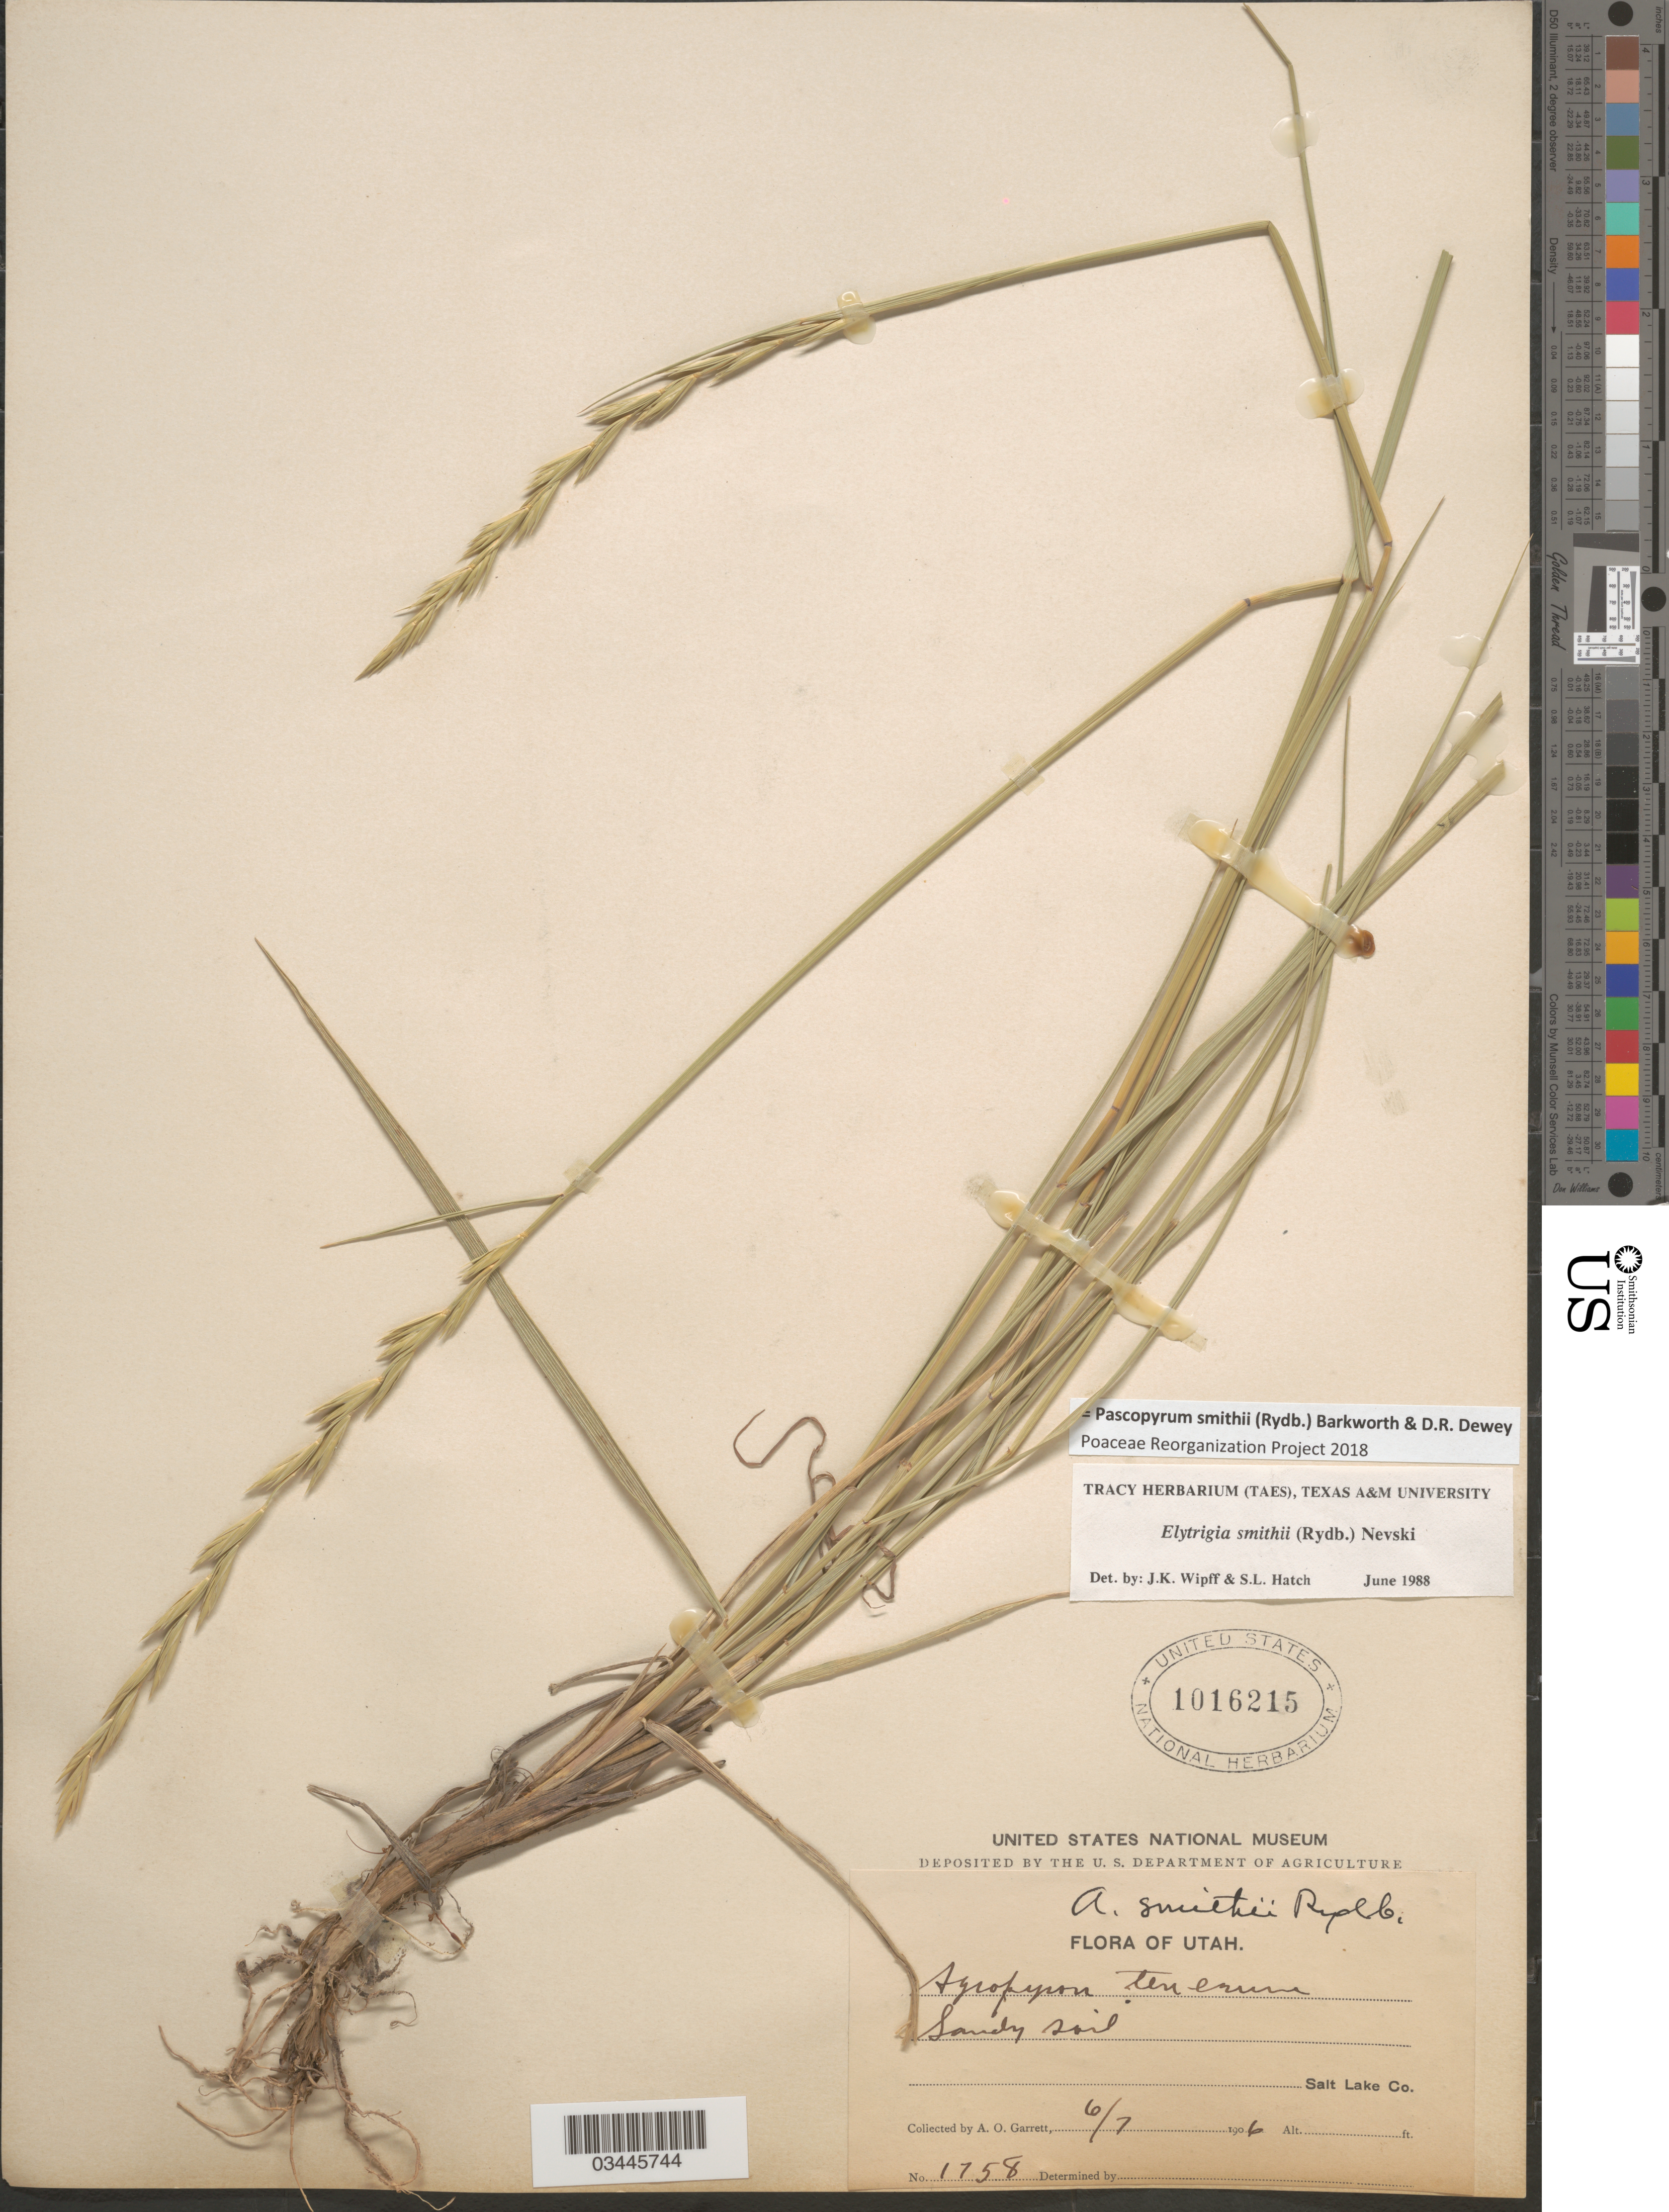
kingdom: Plantae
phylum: Tracheophyta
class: Liliopsida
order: Poales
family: Poaceae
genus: Pascopyrum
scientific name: Pascopyrum smithii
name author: (Rydb.) Barkworth & Dewey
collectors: A. O. Garrett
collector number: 1758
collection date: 1906-06-07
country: United States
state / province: Utah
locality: Sandy soil. Salt Lake Co.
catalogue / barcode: US 1016215